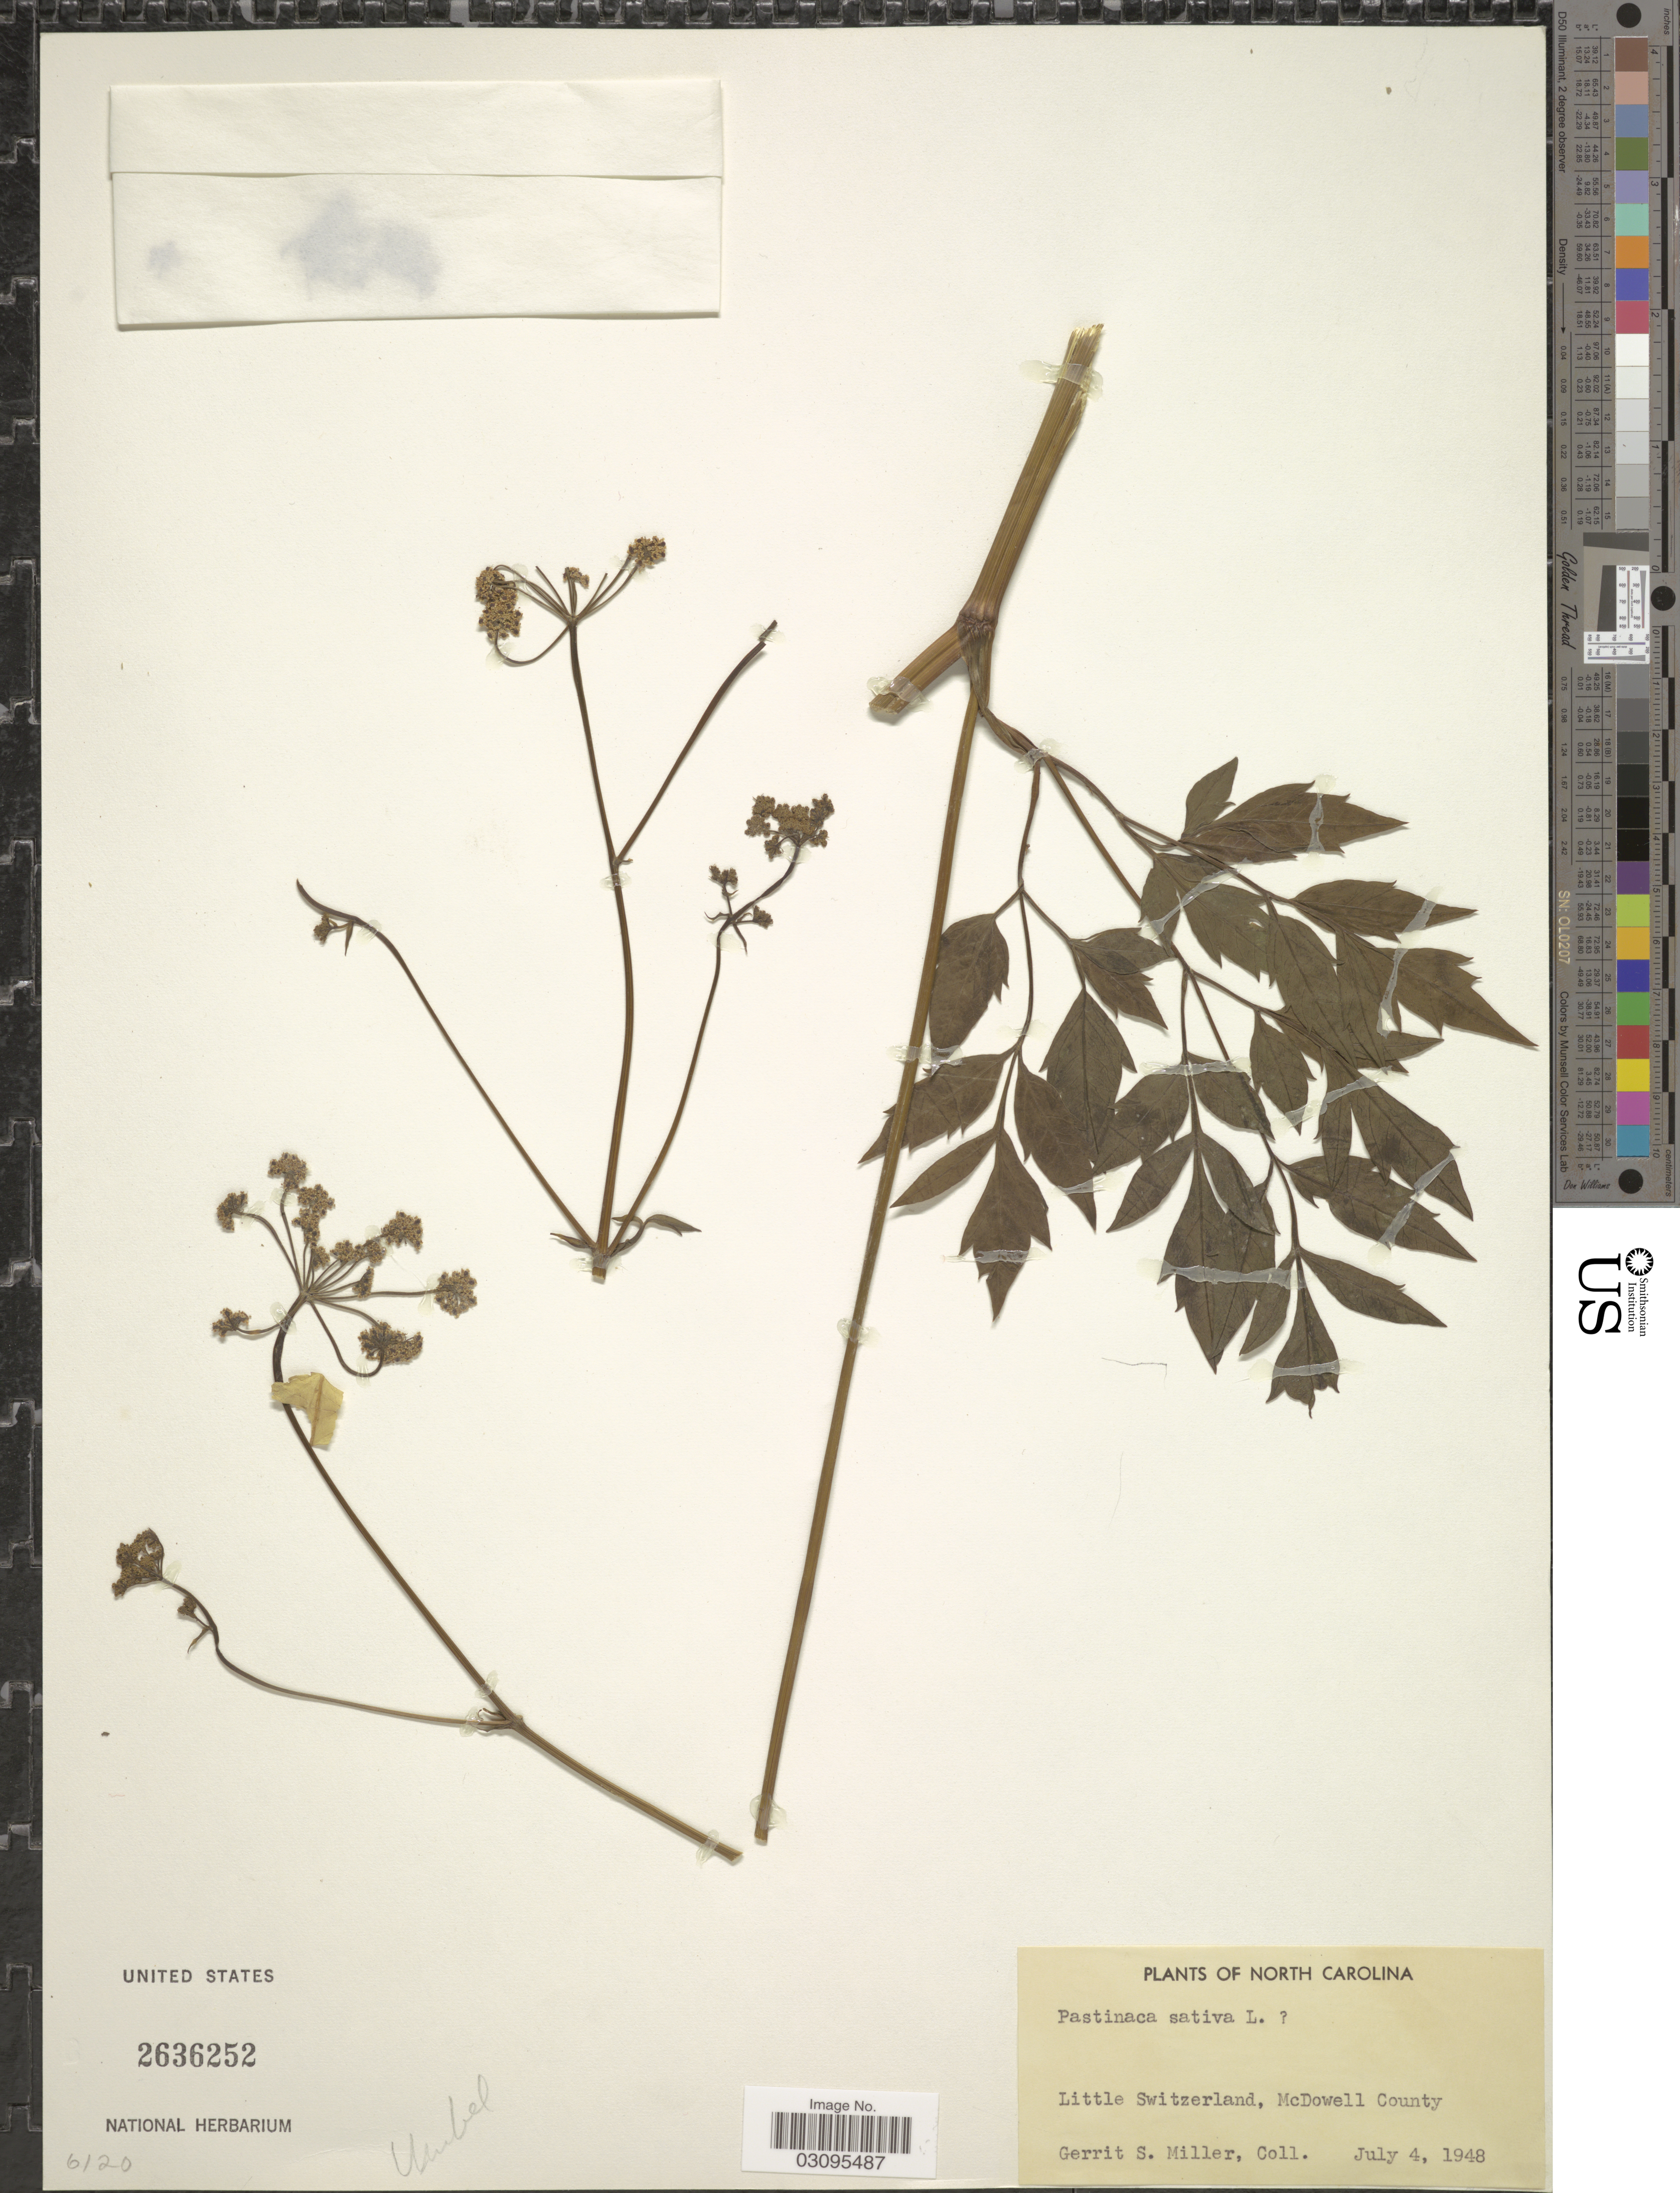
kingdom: Plantae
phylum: Tracheophyta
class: Magnoliopsida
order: Apiales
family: Apiaceae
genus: Pastinaca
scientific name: Pastinaca sativa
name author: L.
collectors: G. S. Miller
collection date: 1948-07-04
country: United States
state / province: North Carolina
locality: Little Switzerland, McDowell County.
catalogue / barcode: US 2636252